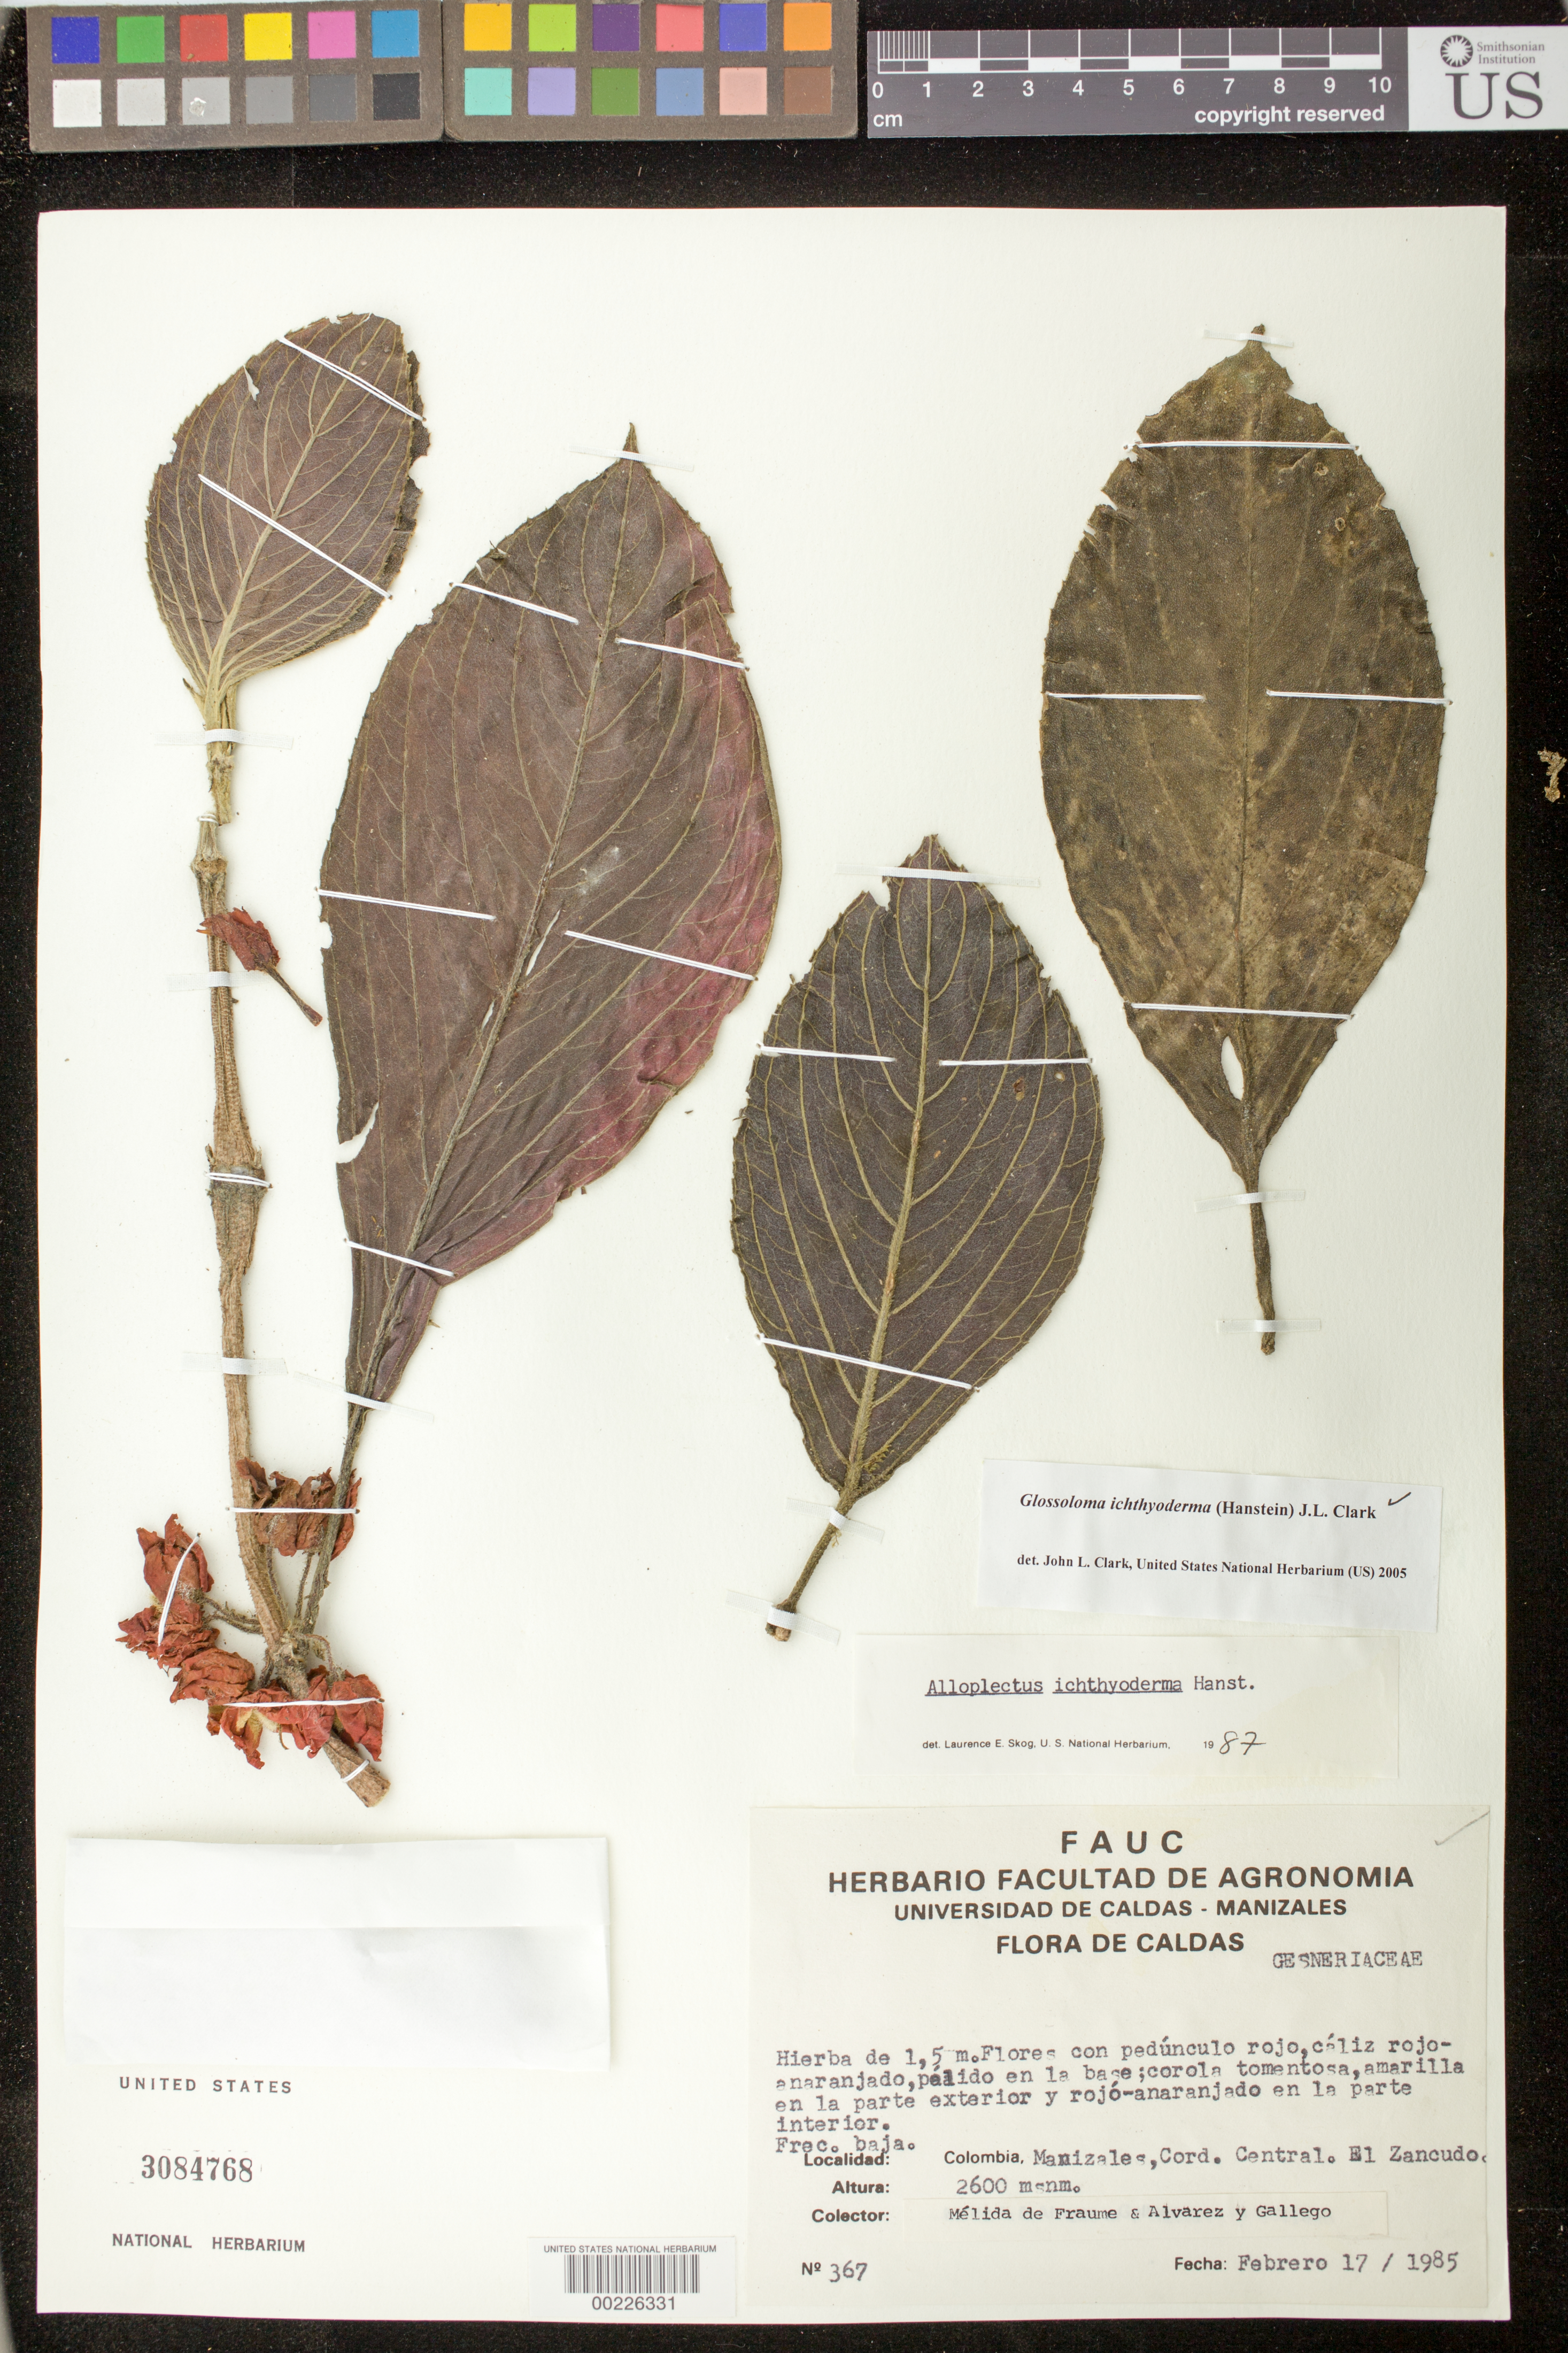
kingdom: Plantae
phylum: Tracheophyta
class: Magnoliopsida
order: Lamiales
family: Gesneriaceae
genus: Glossoloma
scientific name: Glossoloma ichthyoderma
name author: (Hanst.) J.L. Clark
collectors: M. Fraume, -- Alvarez & -. Gallego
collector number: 367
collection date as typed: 17 Feb 1985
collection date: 1985-02-17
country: Colombia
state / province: Caldas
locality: Manizales, Cordillera Central, el Zancudo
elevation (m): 2600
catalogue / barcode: US 3084768